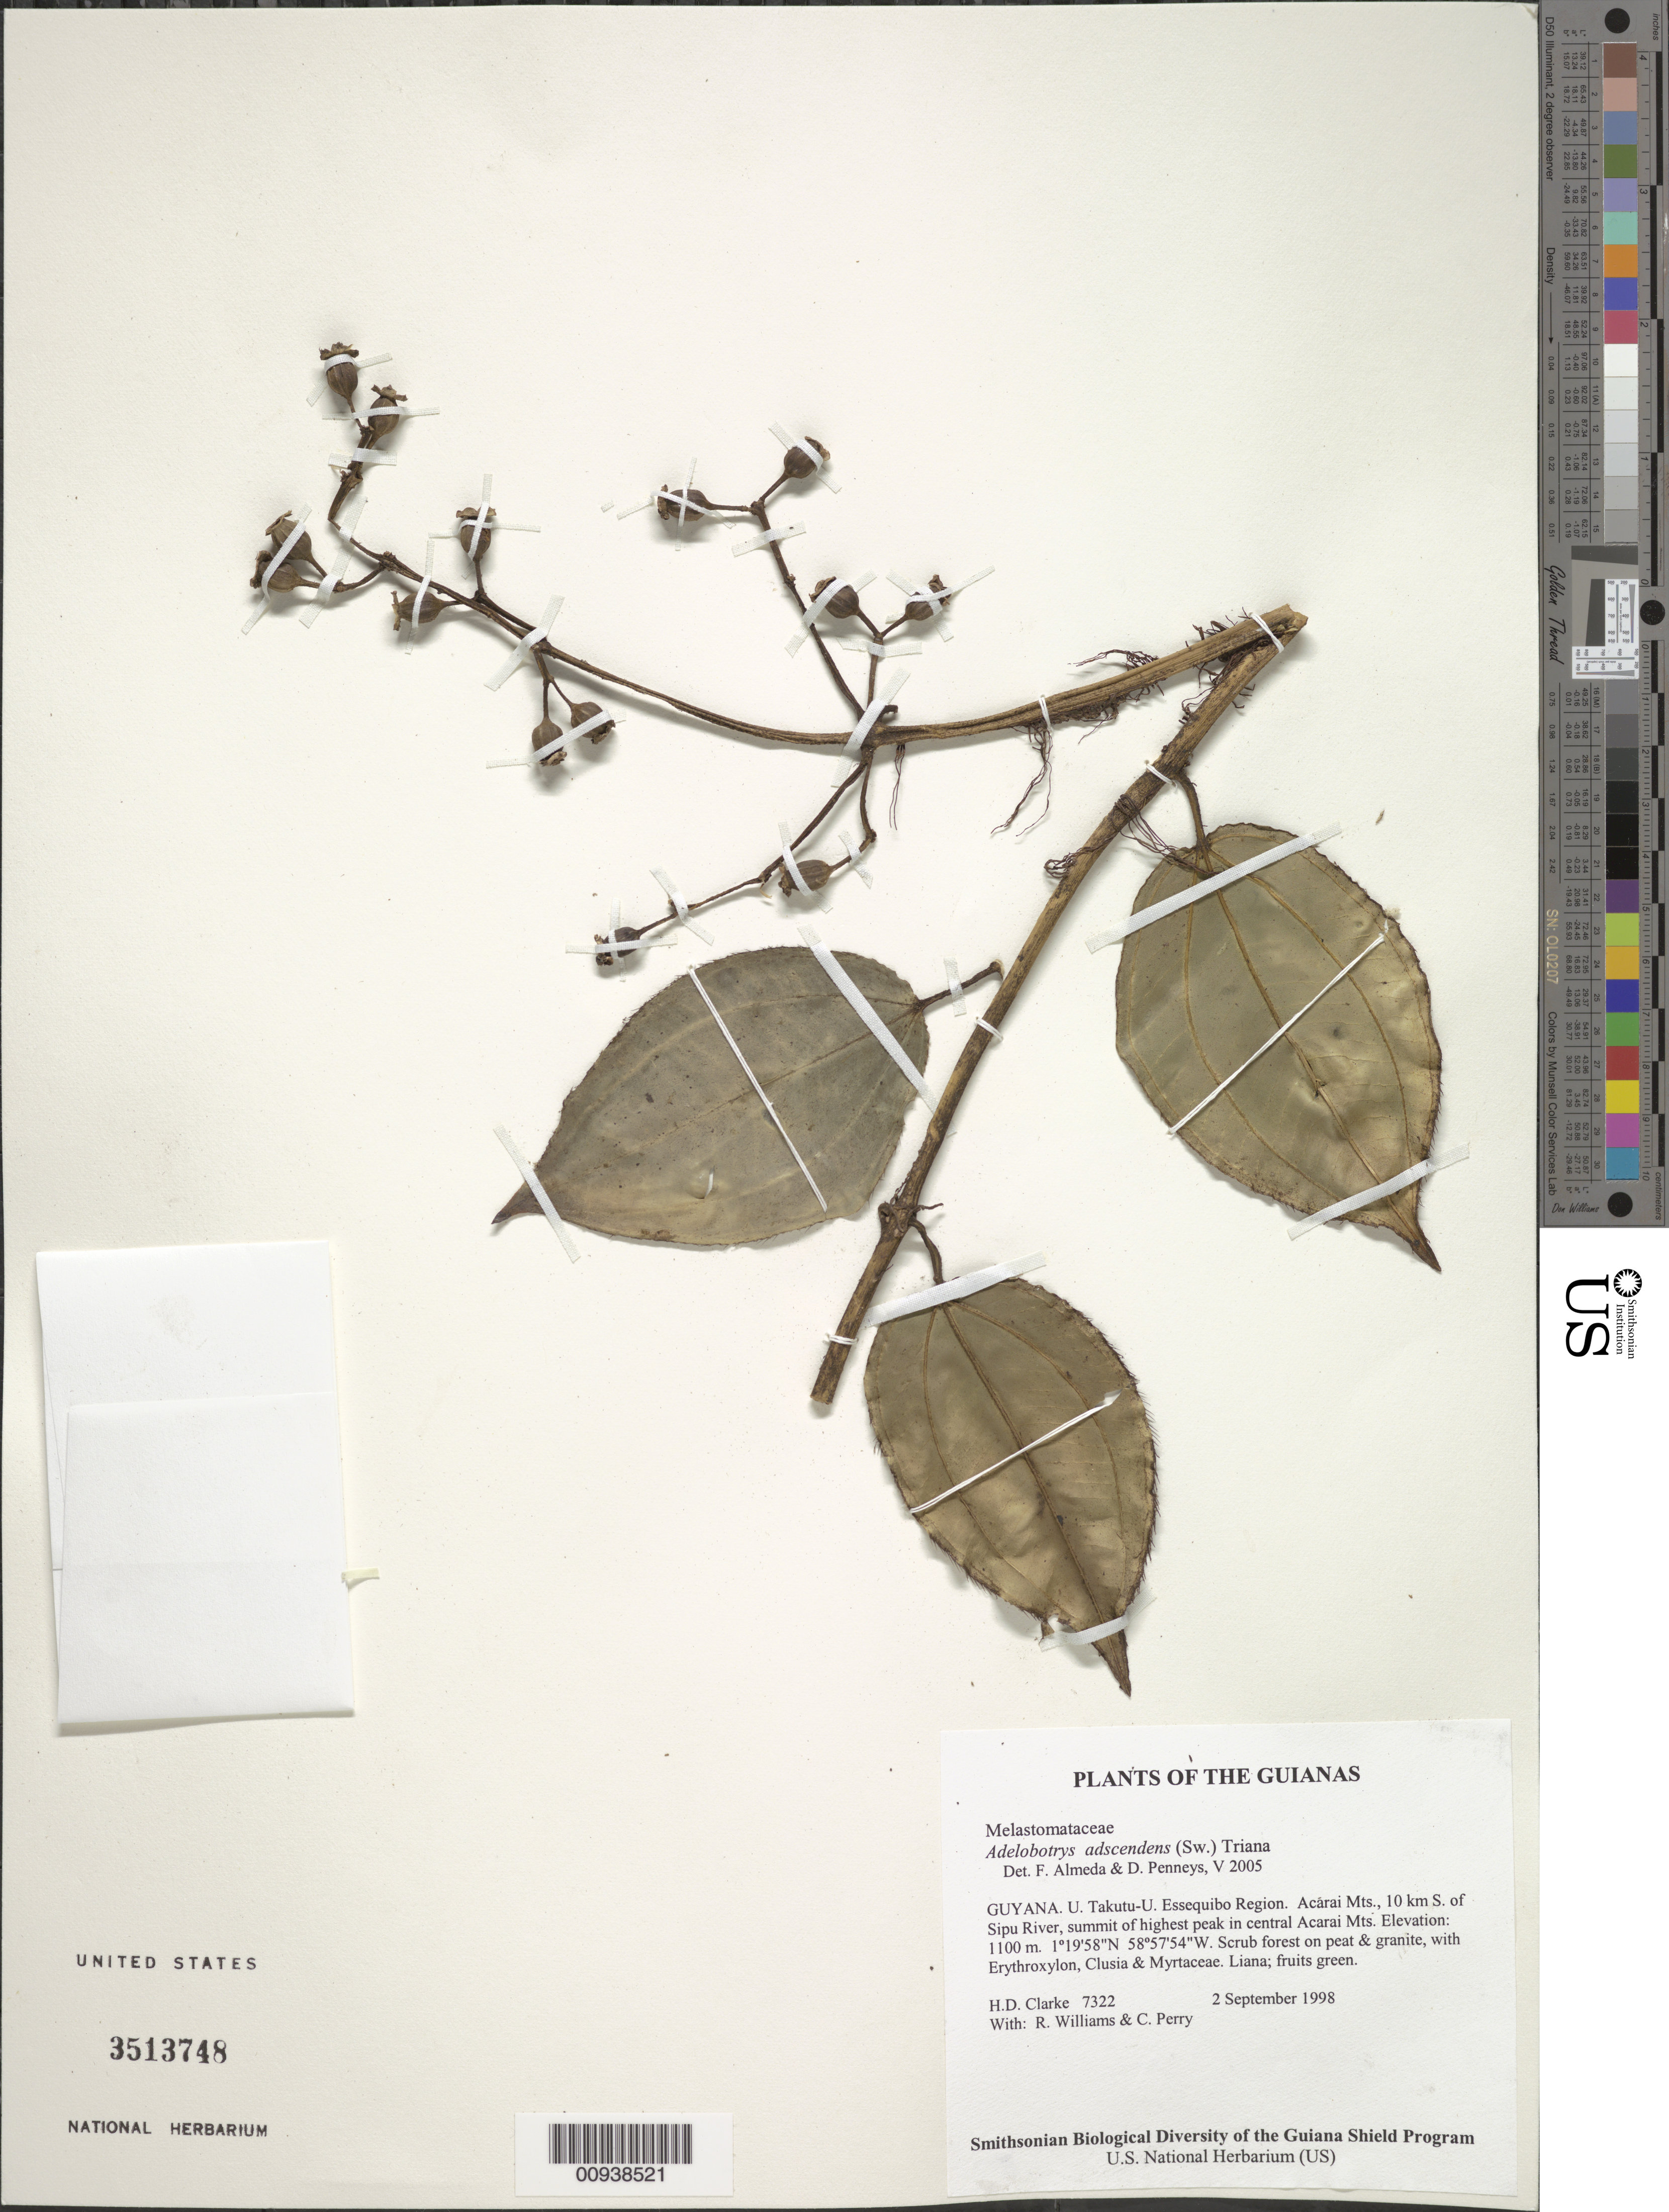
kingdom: Plantae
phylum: Tracheophyta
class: Magnoliopsida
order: Myrtales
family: Melastomataceae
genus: Adelobotrys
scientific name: Adelobotrys adscendens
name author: (Sw.) Triana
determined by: Almeda, F.; Penneys, D. S.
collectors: H. D. Clarke, R. Williams & C. Perry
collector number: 7322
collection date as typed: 2 September 1998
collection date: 1998-09-02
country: Guyana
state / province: U. Takutu-U. Essequibo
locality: Acarai Mts., 10 km S. of Sipu River, summit of highest peak in central Acarai Mts.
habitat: Scrub forest on peat & granite, with Erythroxylum, Clusia & Myrtaceae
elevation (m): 1100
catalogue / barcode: US 3513748